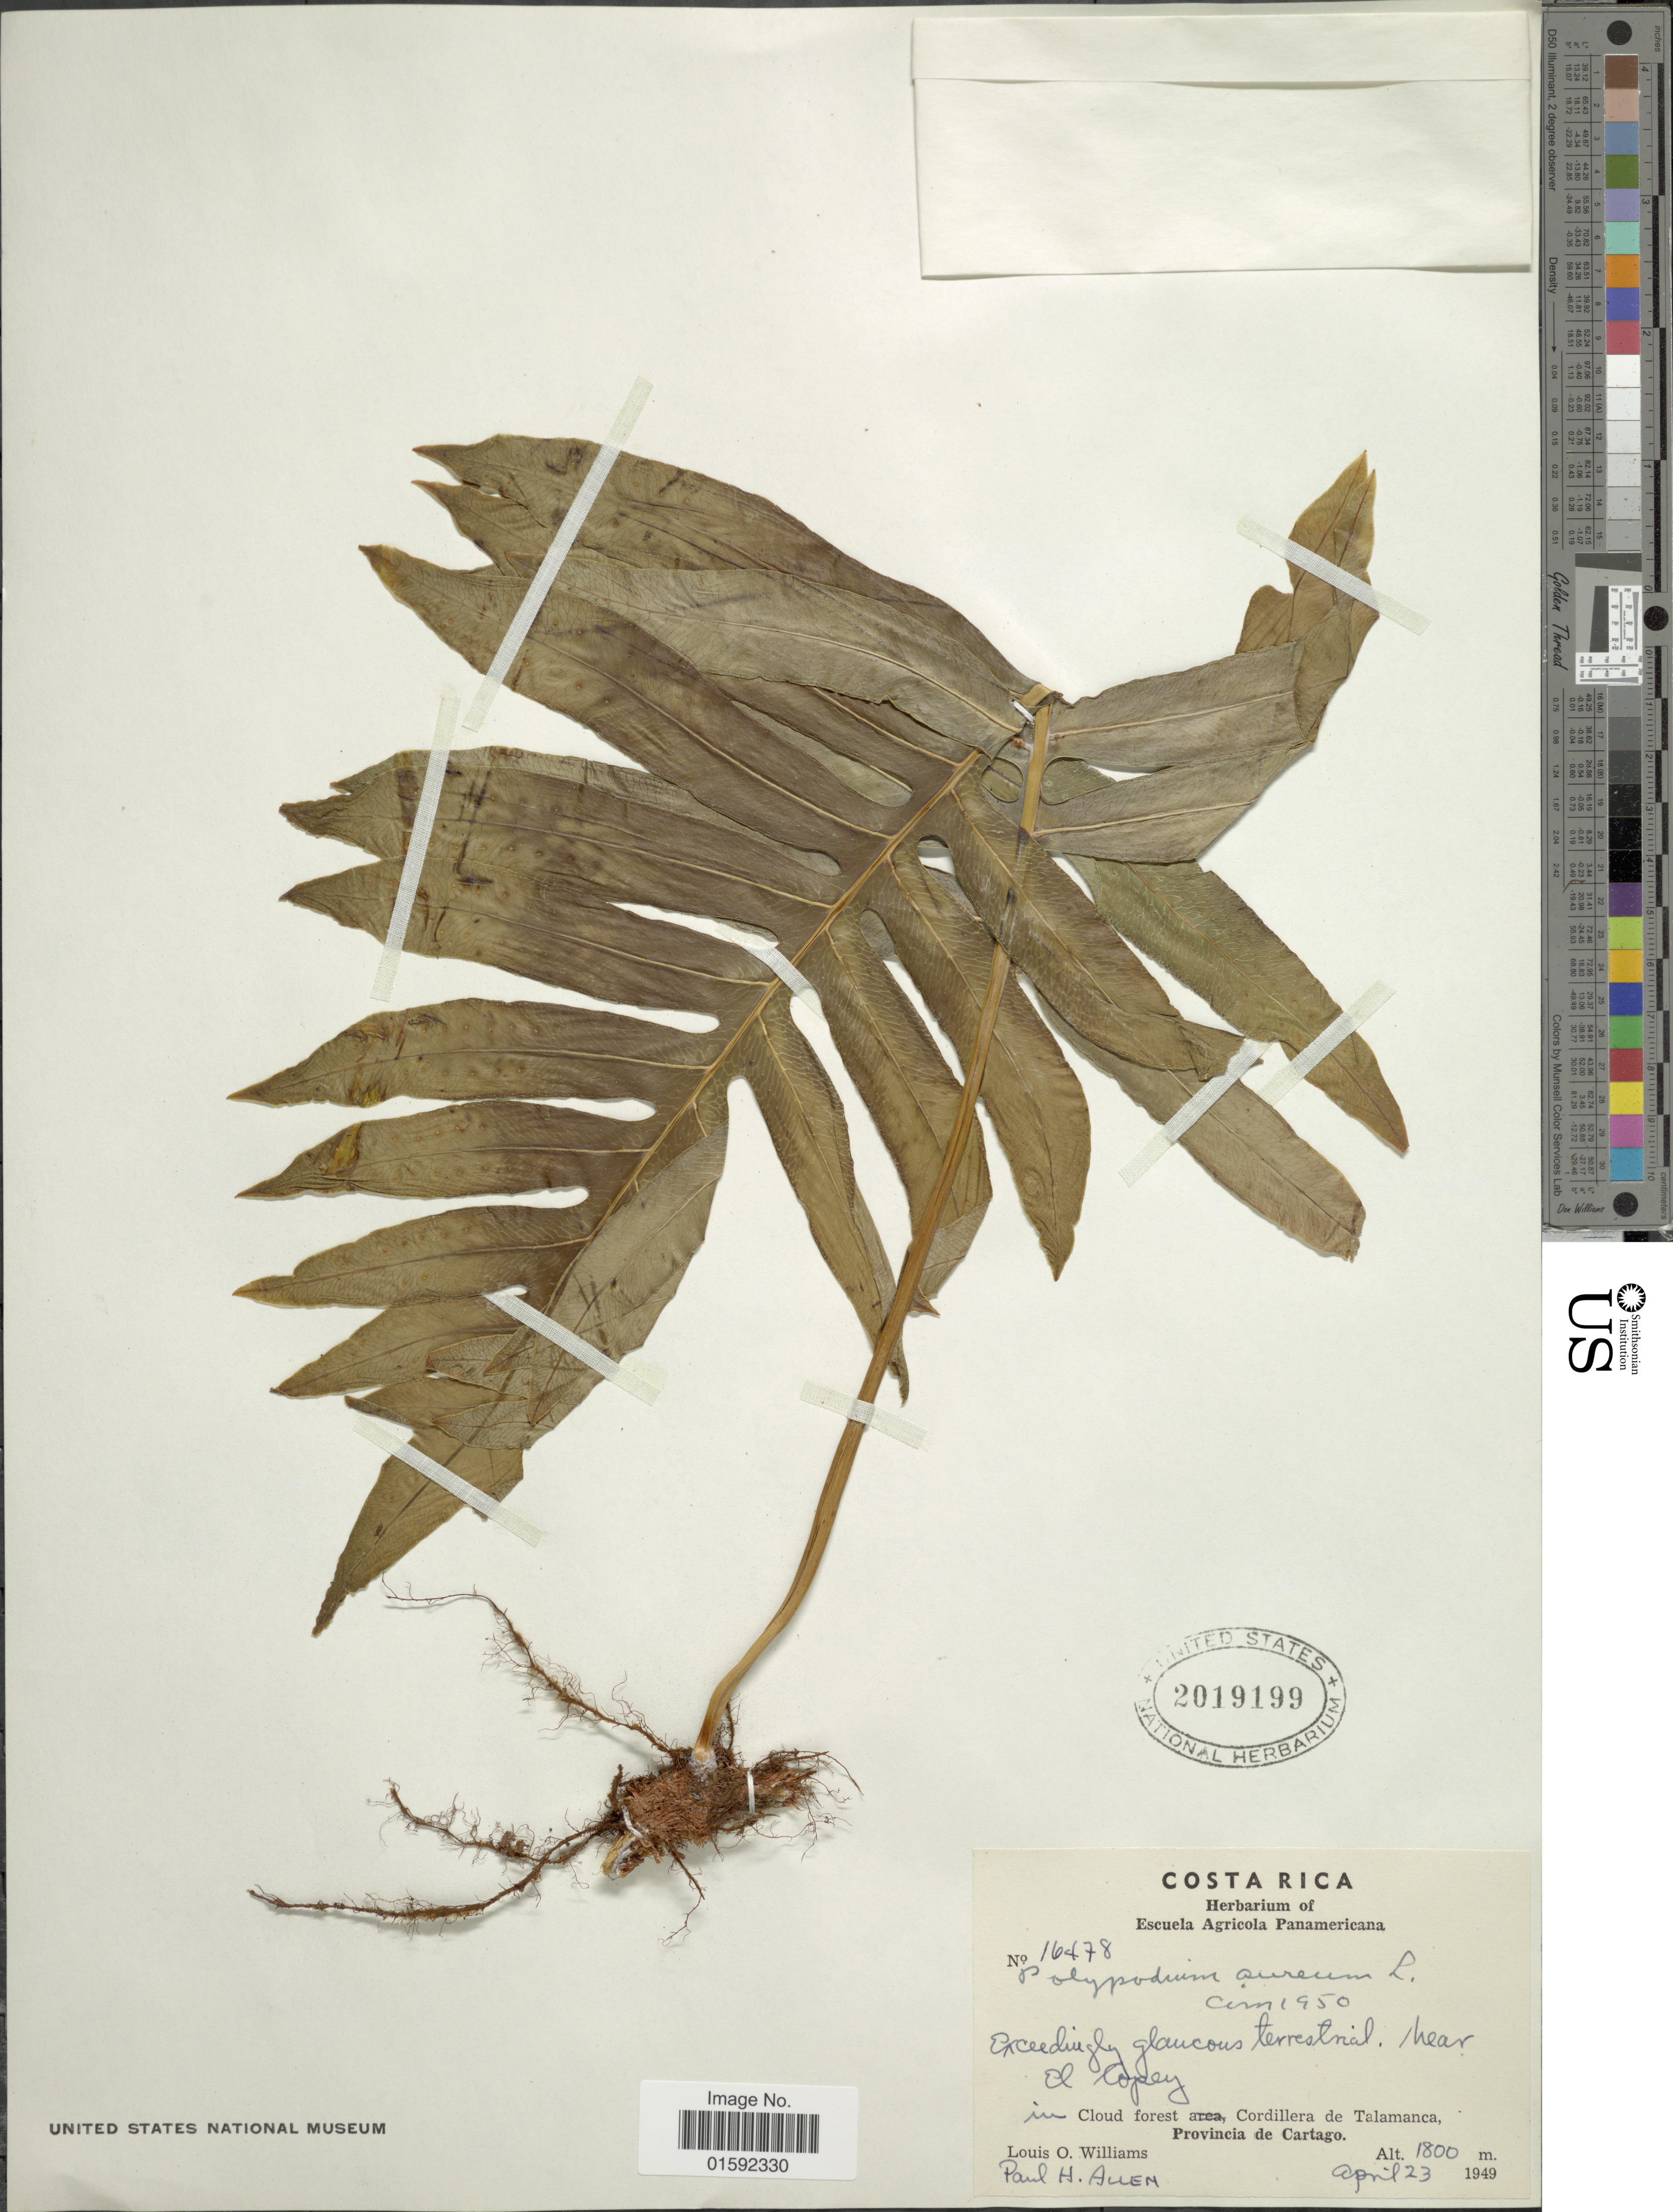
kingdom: Plantae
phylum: Tracheophyta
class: Polypodiopsida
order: Polypodiales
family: Polypodiaceae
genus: Phlebodium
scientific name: Phlebodium pseudoaureum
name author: (Cav.) Lellinger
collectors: L. O. Williams & P. H. Allen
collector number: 16478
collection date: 1949-04-23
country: Costa Rica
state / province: Cartago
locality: Costa Rica, near El Copey, in cloud forest, Cordillera de Talamanca, provincia de Cartago.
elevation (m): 1800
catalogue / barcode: US 2019199